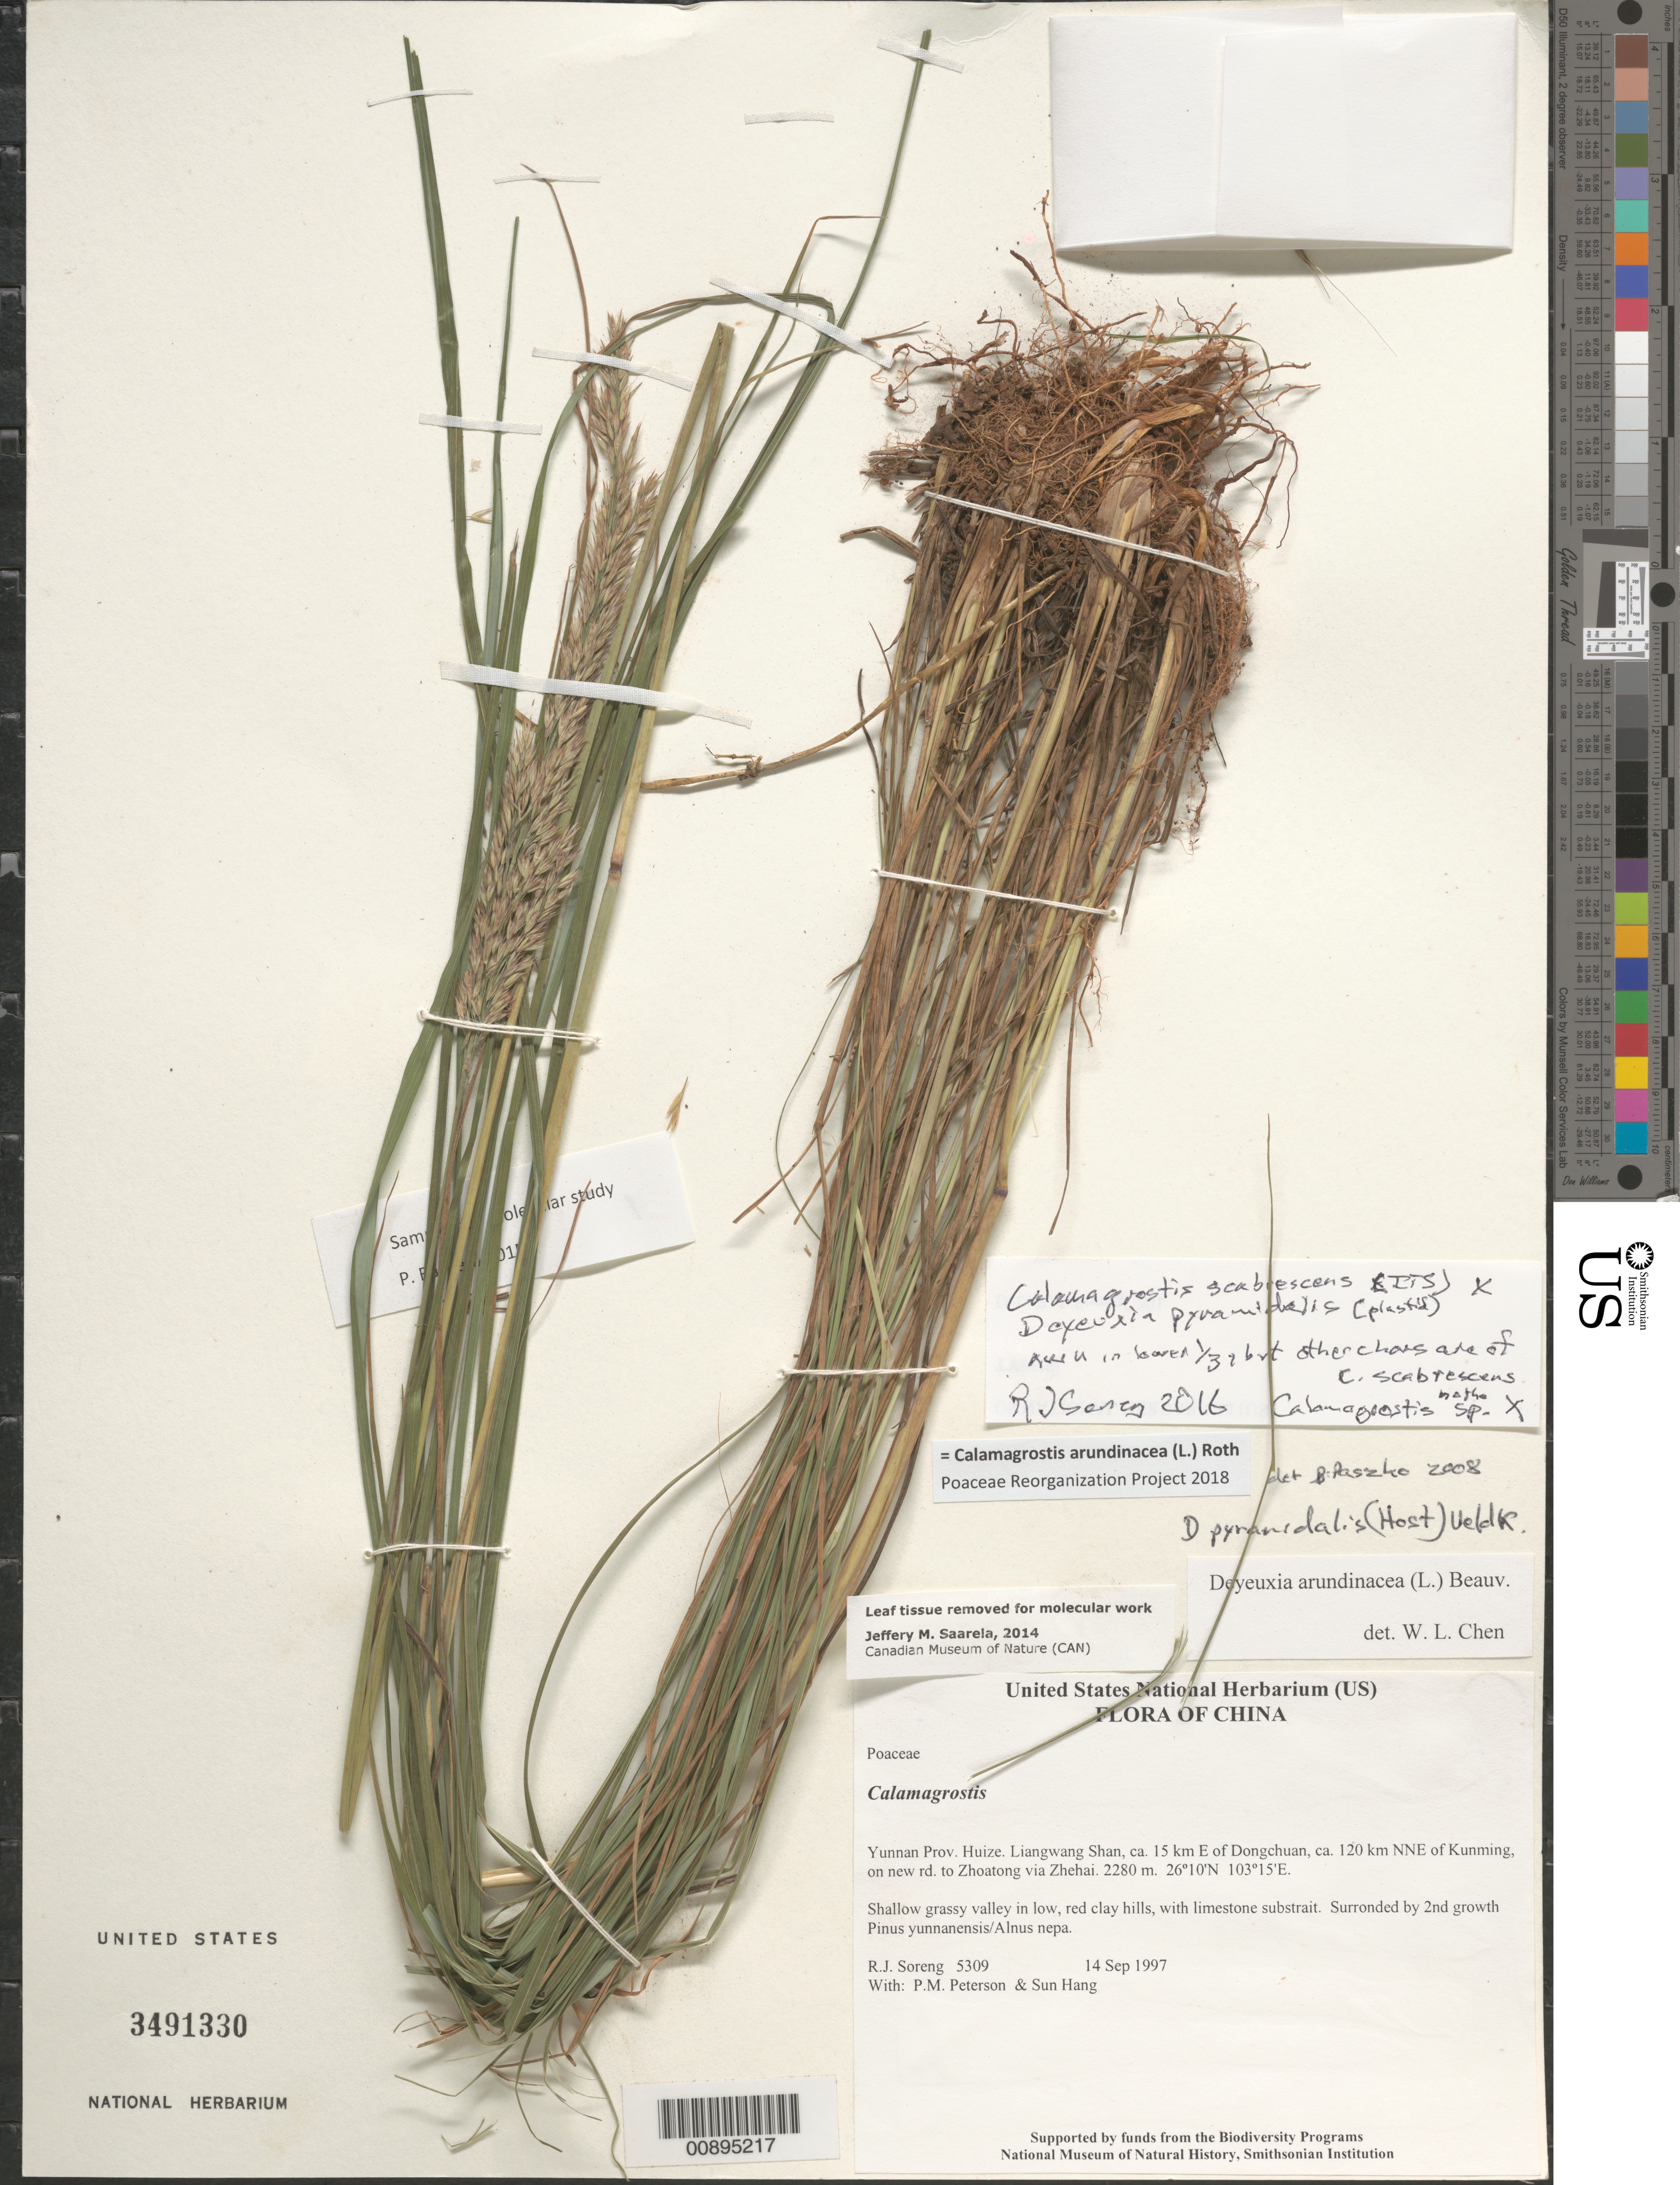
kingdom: Plantae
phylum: Tracheophyta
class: Liliopsida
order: Poales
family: Poaceae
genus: Calamagrostis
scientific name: Calamagrostis hongii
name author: Paszko & Bing Liu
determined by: Paszko, B.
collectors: R. J. Soreng, P. M. Peterson & Sun Hang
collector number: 5309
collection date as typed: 14 Sep 1997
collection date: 1997-09-14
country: China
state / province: Yunnan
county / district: Huize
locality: Liangwang Shan, ca. 15 km E of Dongchuan, ca. 120 km NNE of Kunming, on new rd. to Zhoatong via Zhehai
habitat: Shallow grassy valley in low, red clay hills, with limestone substrait. Surronded by 2nd growth Pinus yunnanensis/Alnus nepa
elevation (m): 2280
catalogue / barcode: US 3491330